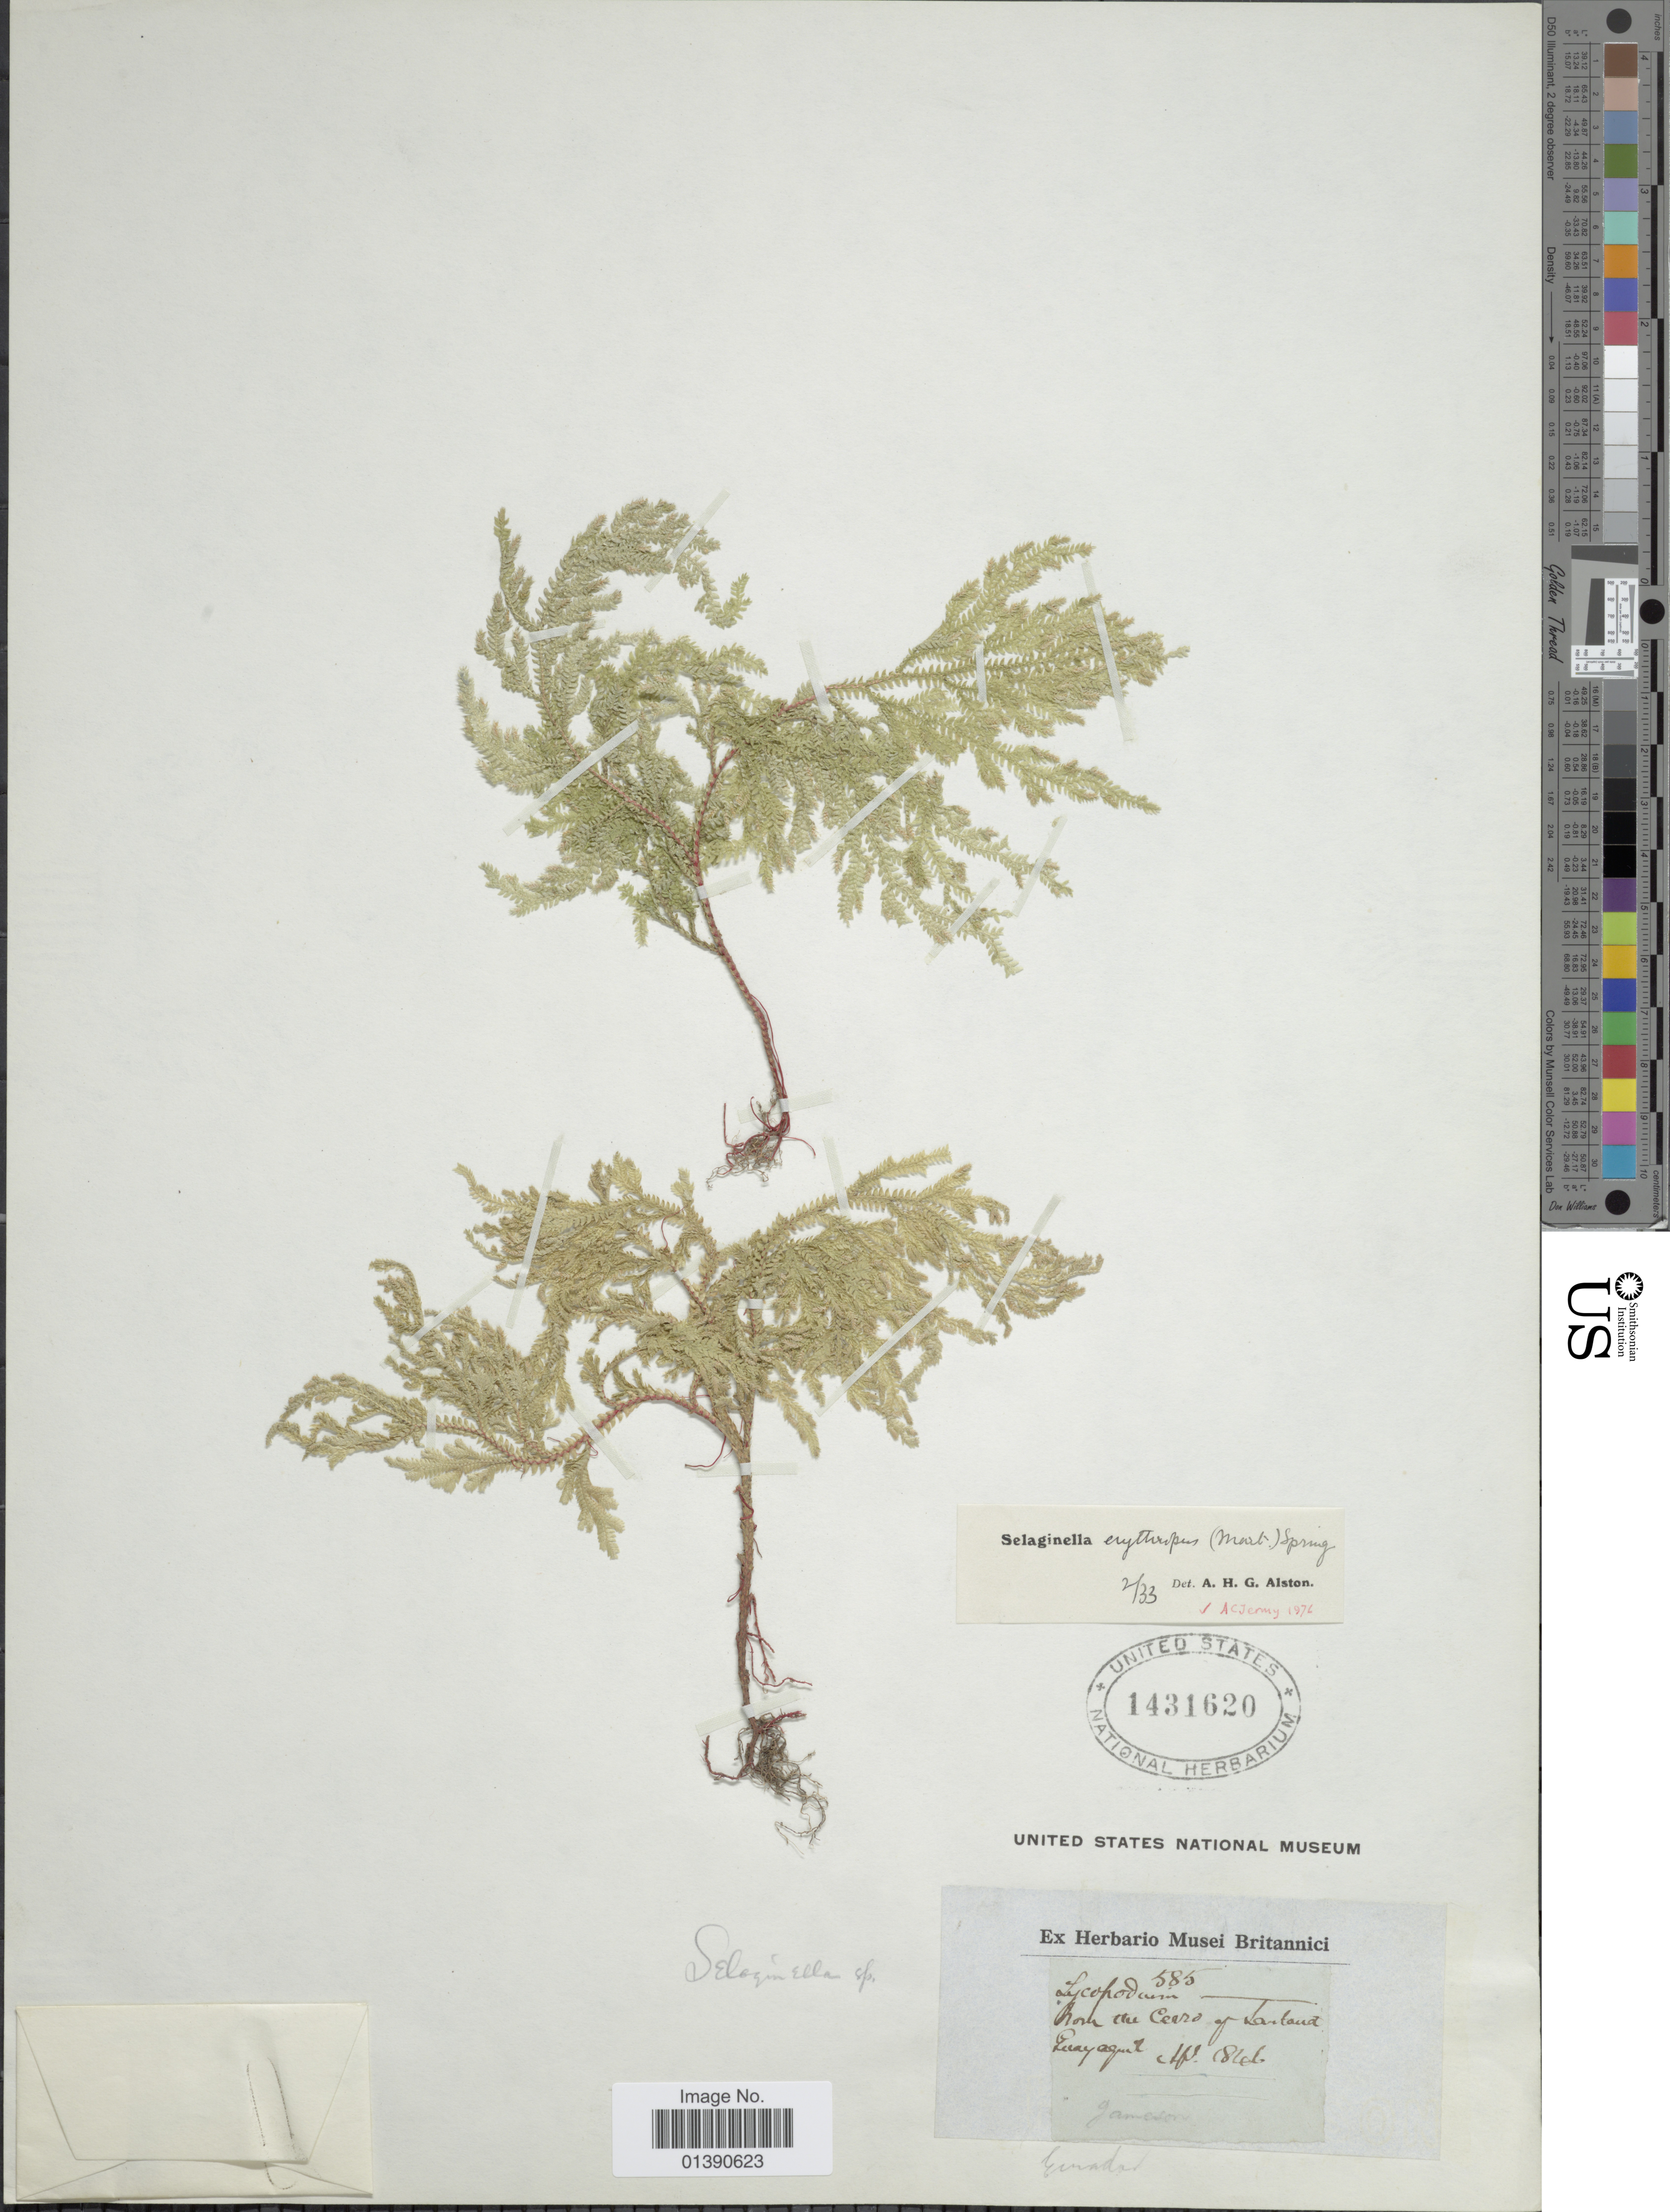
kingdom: Plantae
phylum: Tracheophyta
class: Lycopodiopsida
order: Selaginellales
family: Selaginellaceae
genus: Selaginella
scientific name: Selaginella erythropus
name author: (Mart.) Hieron.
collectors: W. Jameson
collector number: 585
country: Ecuador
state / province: Guayas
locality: From the Cerro of Santander Guayaquil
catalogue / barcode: US 1431620